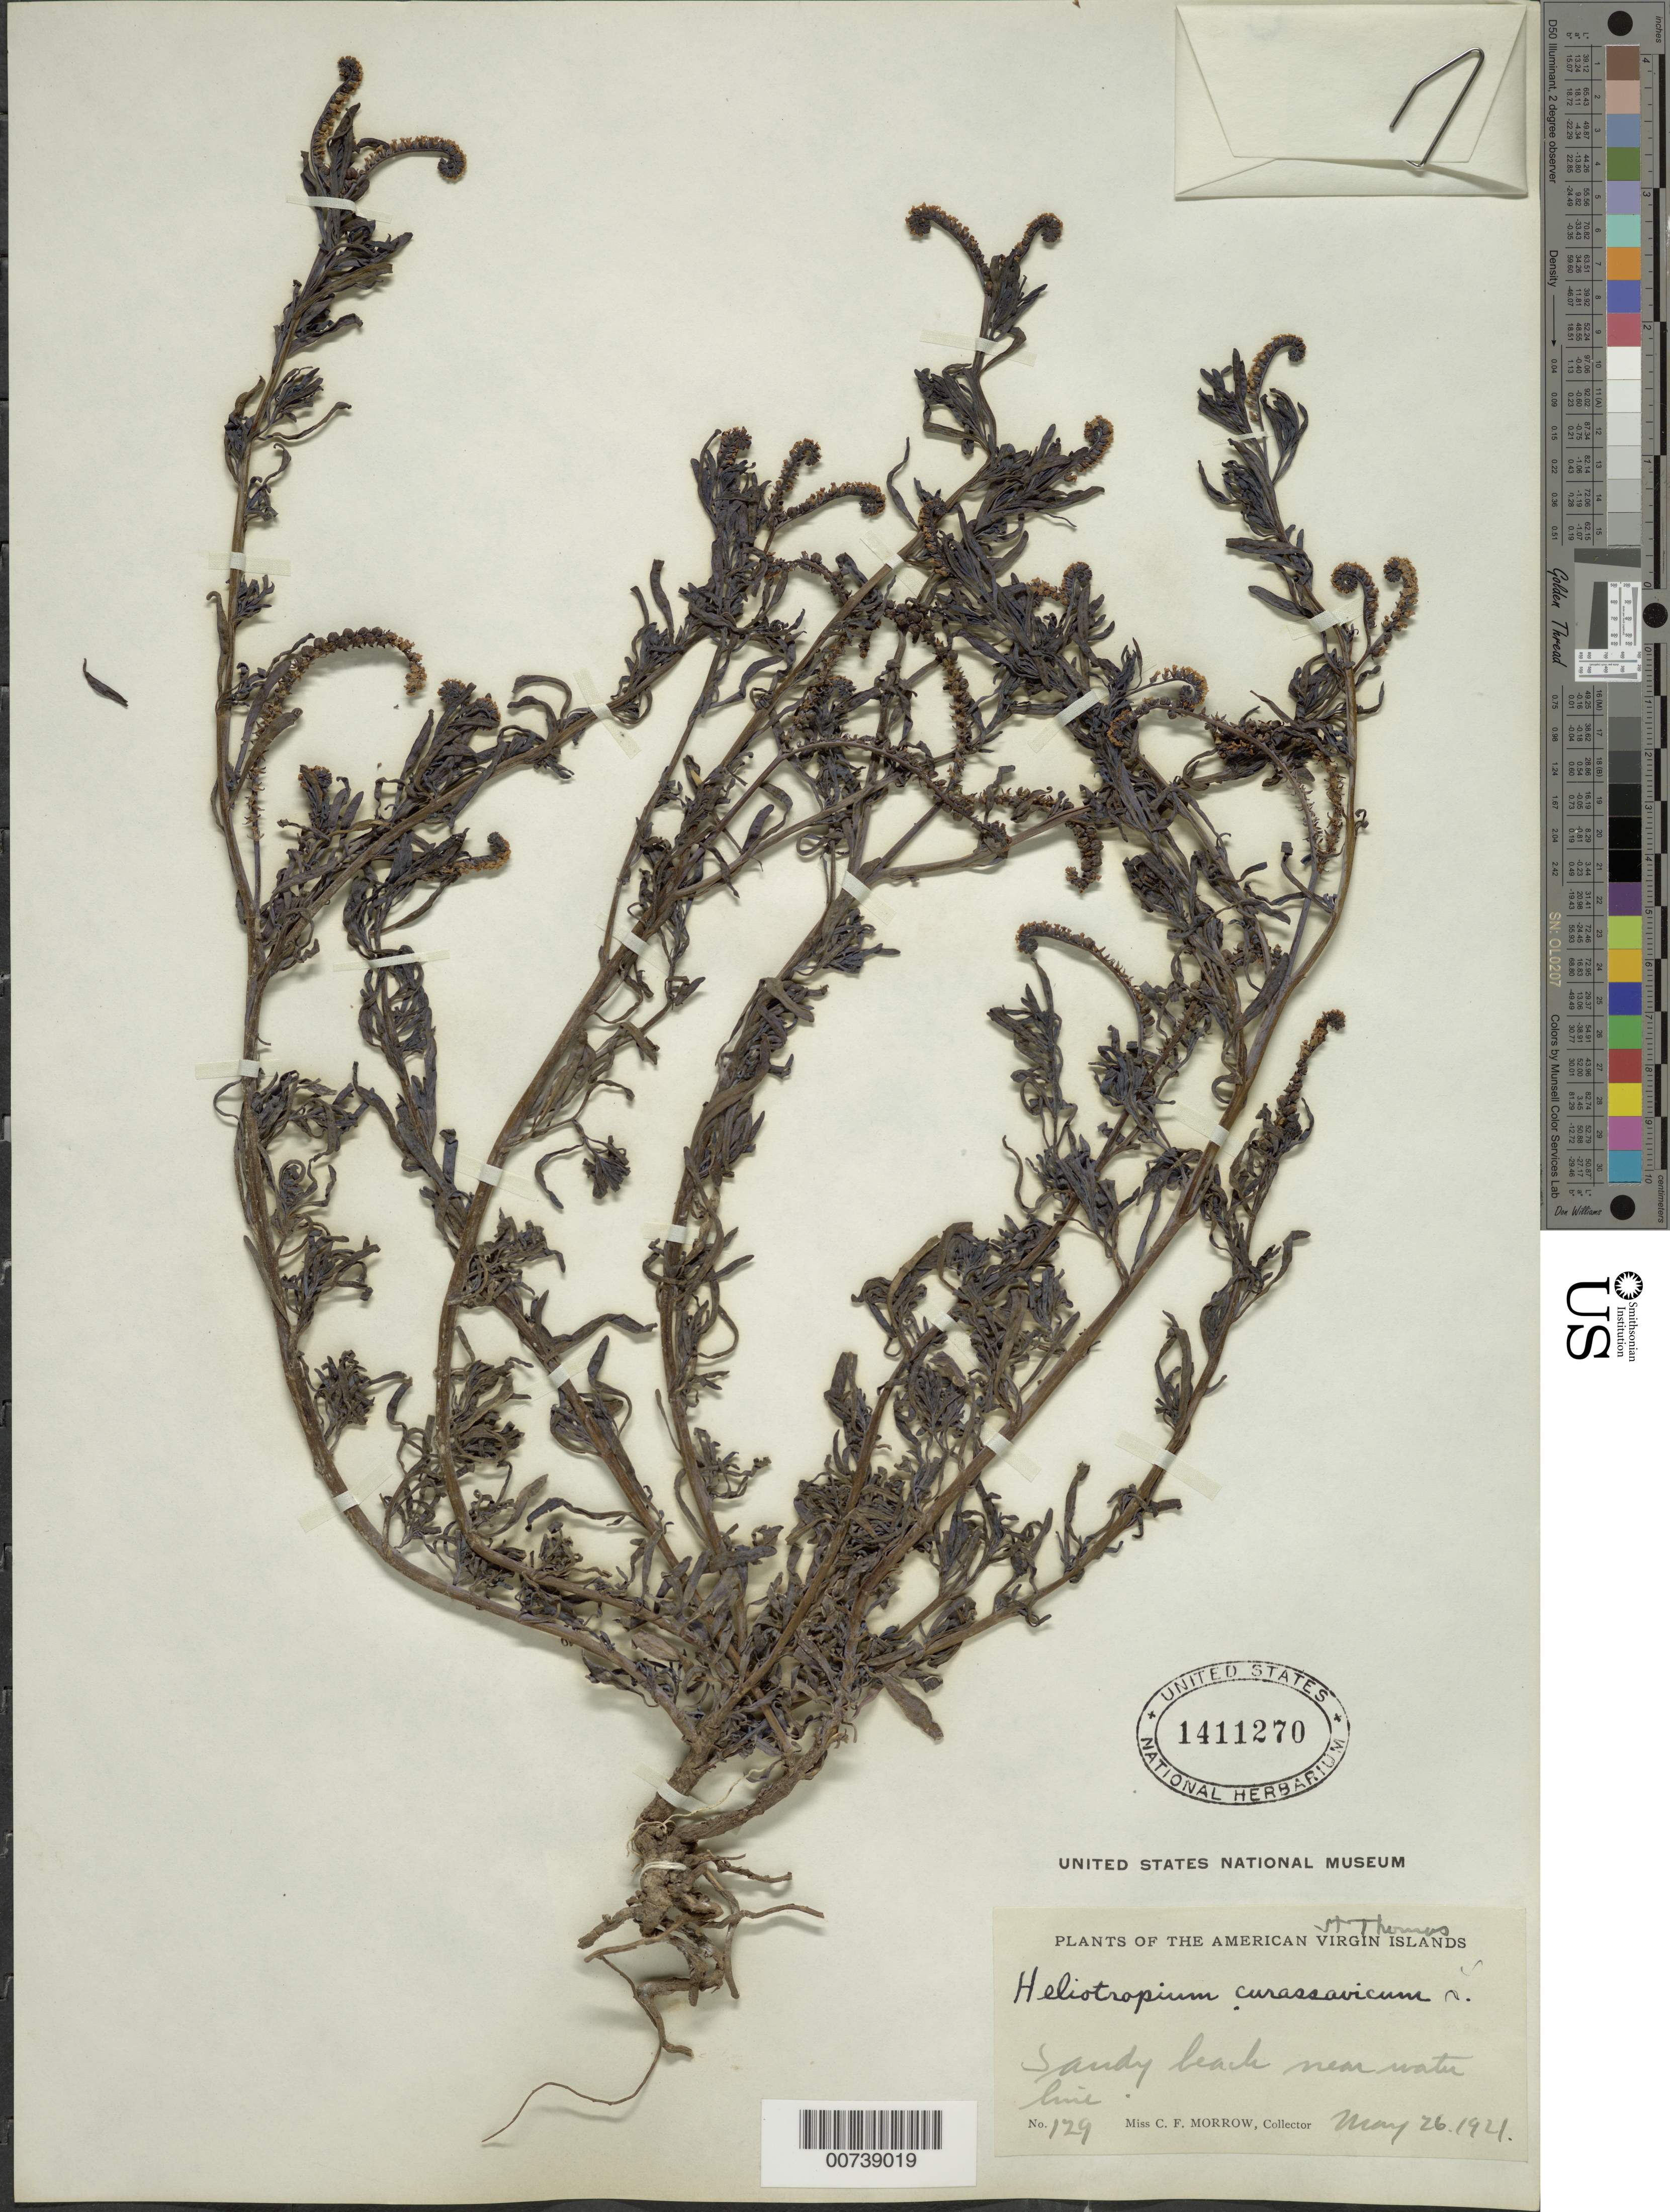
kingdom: Plantae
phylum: Tracheophyta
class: Magnoliopsida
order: Boraginales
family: Heliotropiaceae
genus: Heliotropium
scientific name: Heliotropium curassavicum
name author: L.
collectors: C. Morrow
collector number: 129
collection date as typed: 26 May 1921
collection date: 1921-05-26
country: U.S. Virgin Islands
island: St. Thomas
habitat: Sandy beach near water line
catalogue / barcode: US 1411270